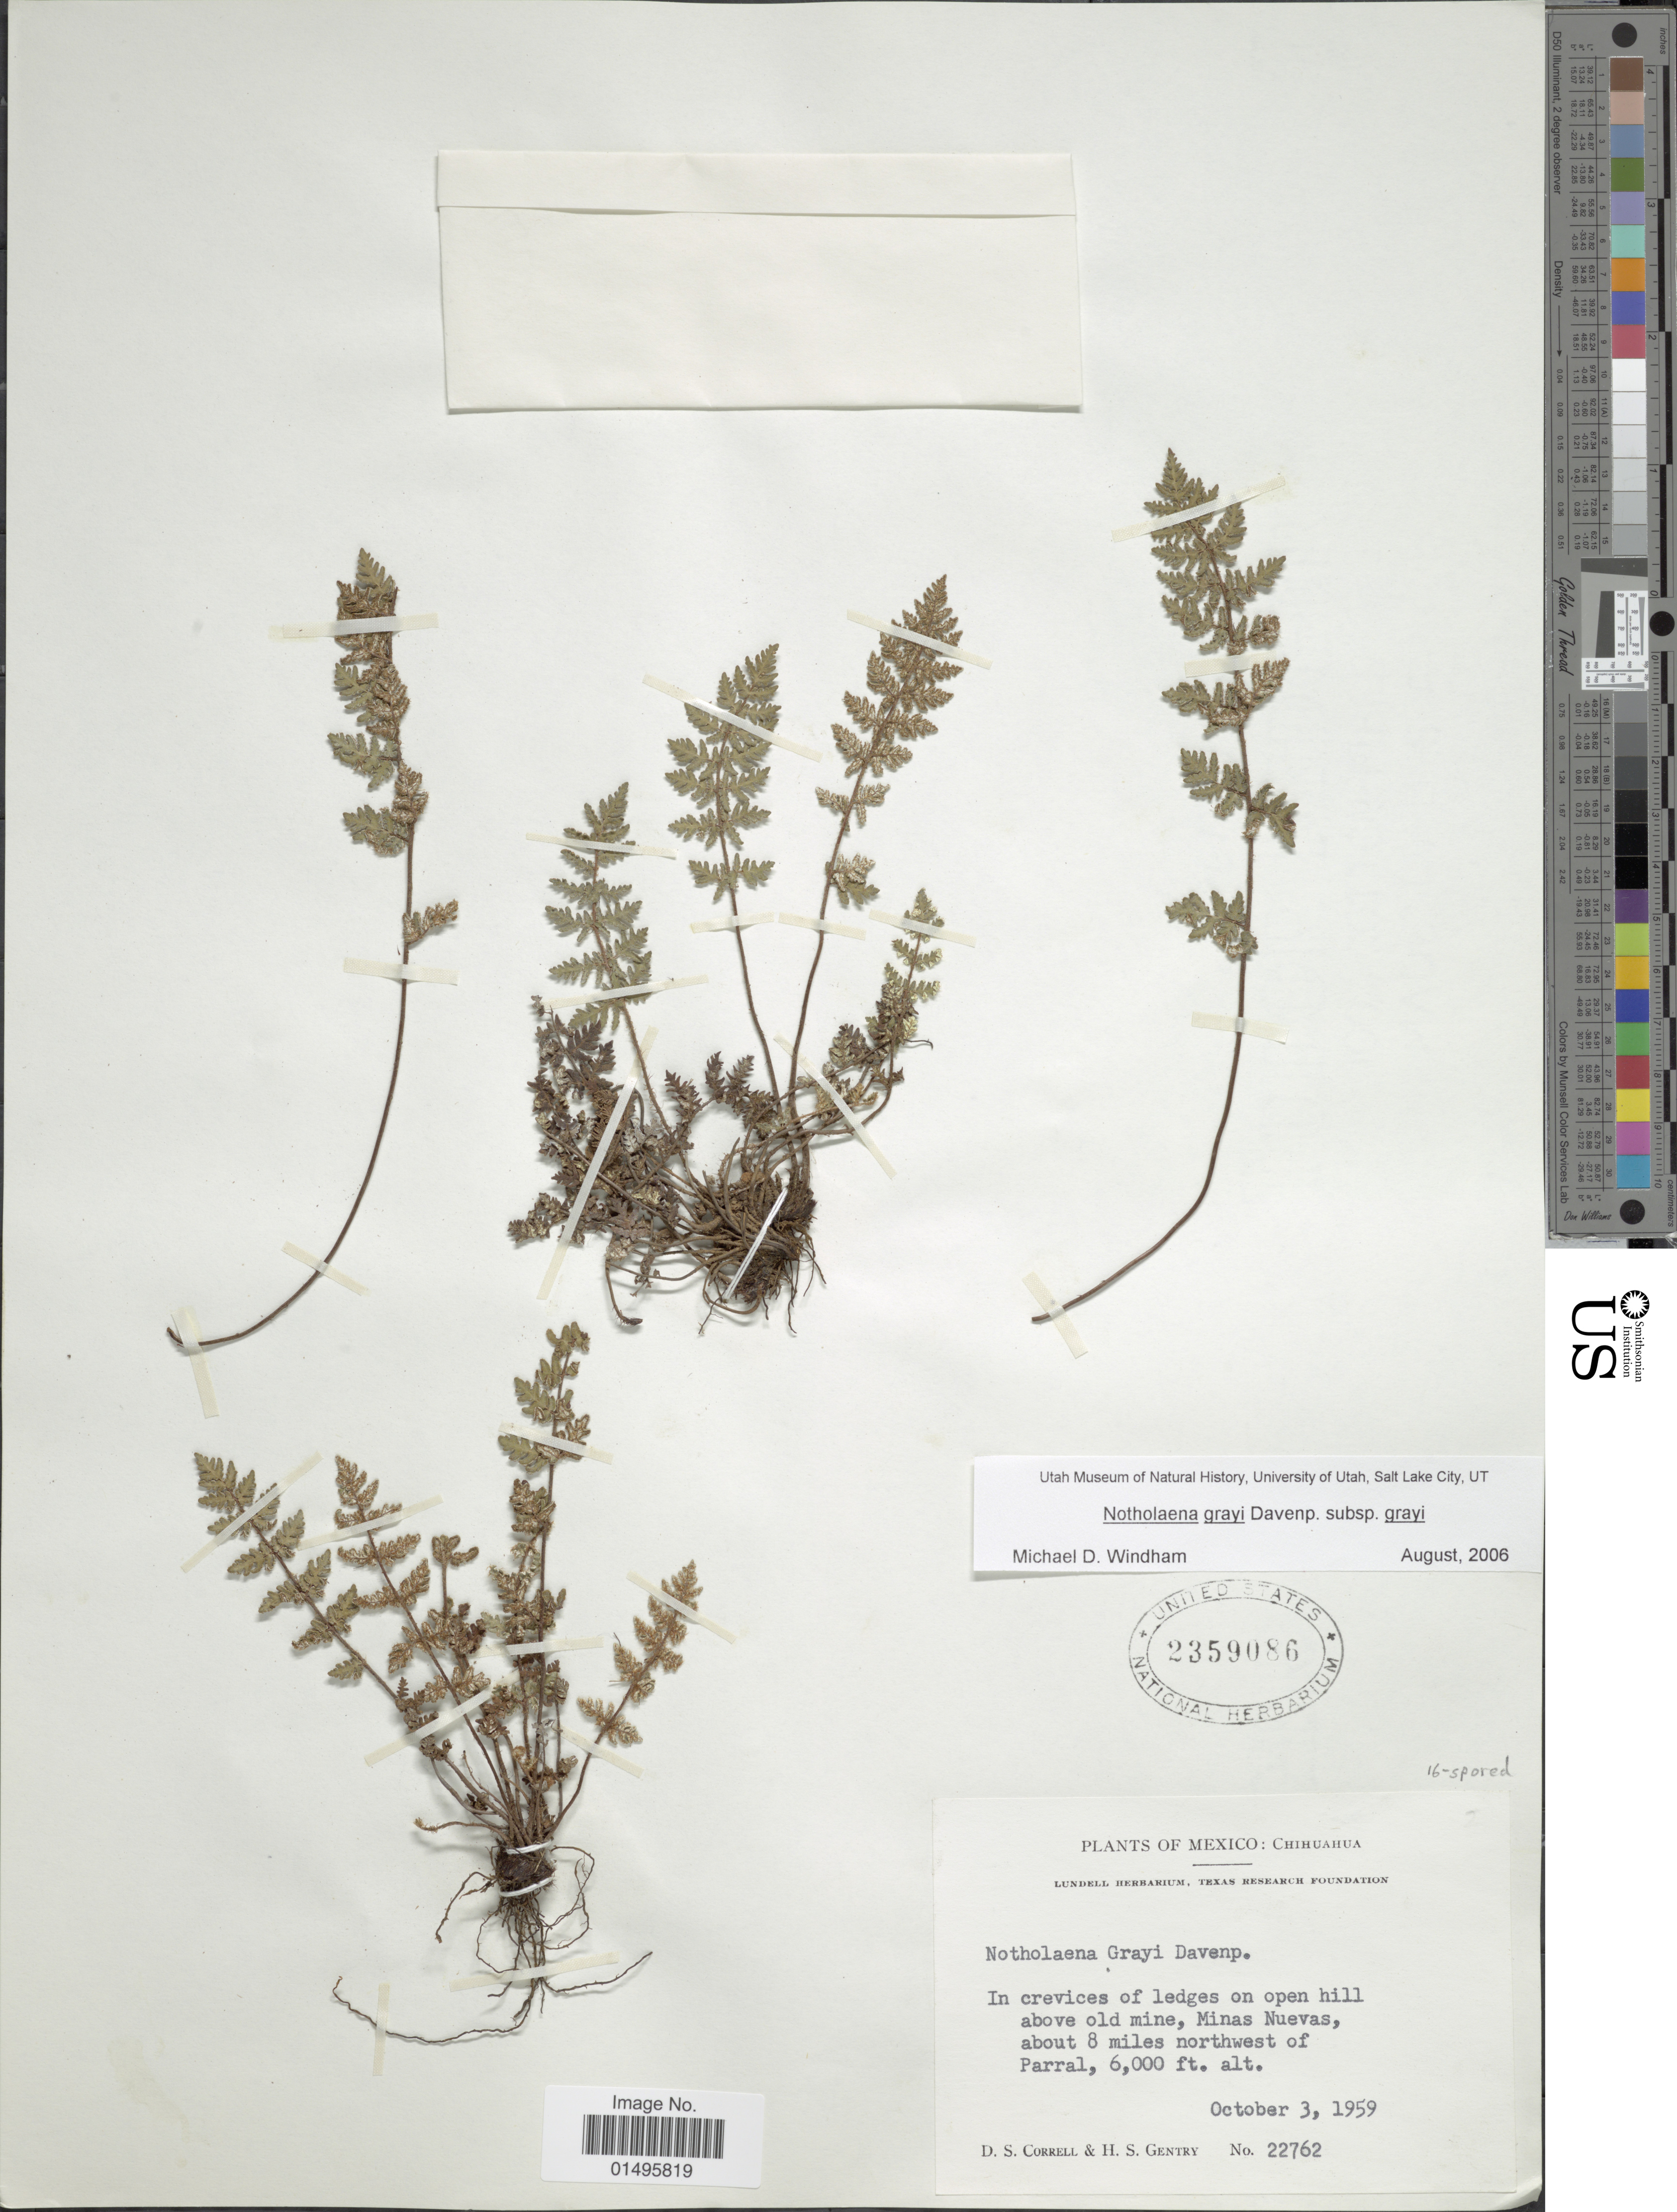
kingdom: Plantae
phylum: Tracheophyta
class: Polypodiopsida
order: Polypodiales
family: Pteridaceae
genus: Notholaena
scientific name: Notholaena grayi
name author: Davenp.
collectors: D. S. Correll & H. S. Gentry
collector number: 22762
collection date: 1959-10-03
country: Mexico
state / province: Chihuahua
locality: Mexico, in crevices of ledges on open hill above old mine, Minas Nuevas, about 8 miles northwest of Parral.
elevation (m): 1829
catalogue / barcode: US 2359086